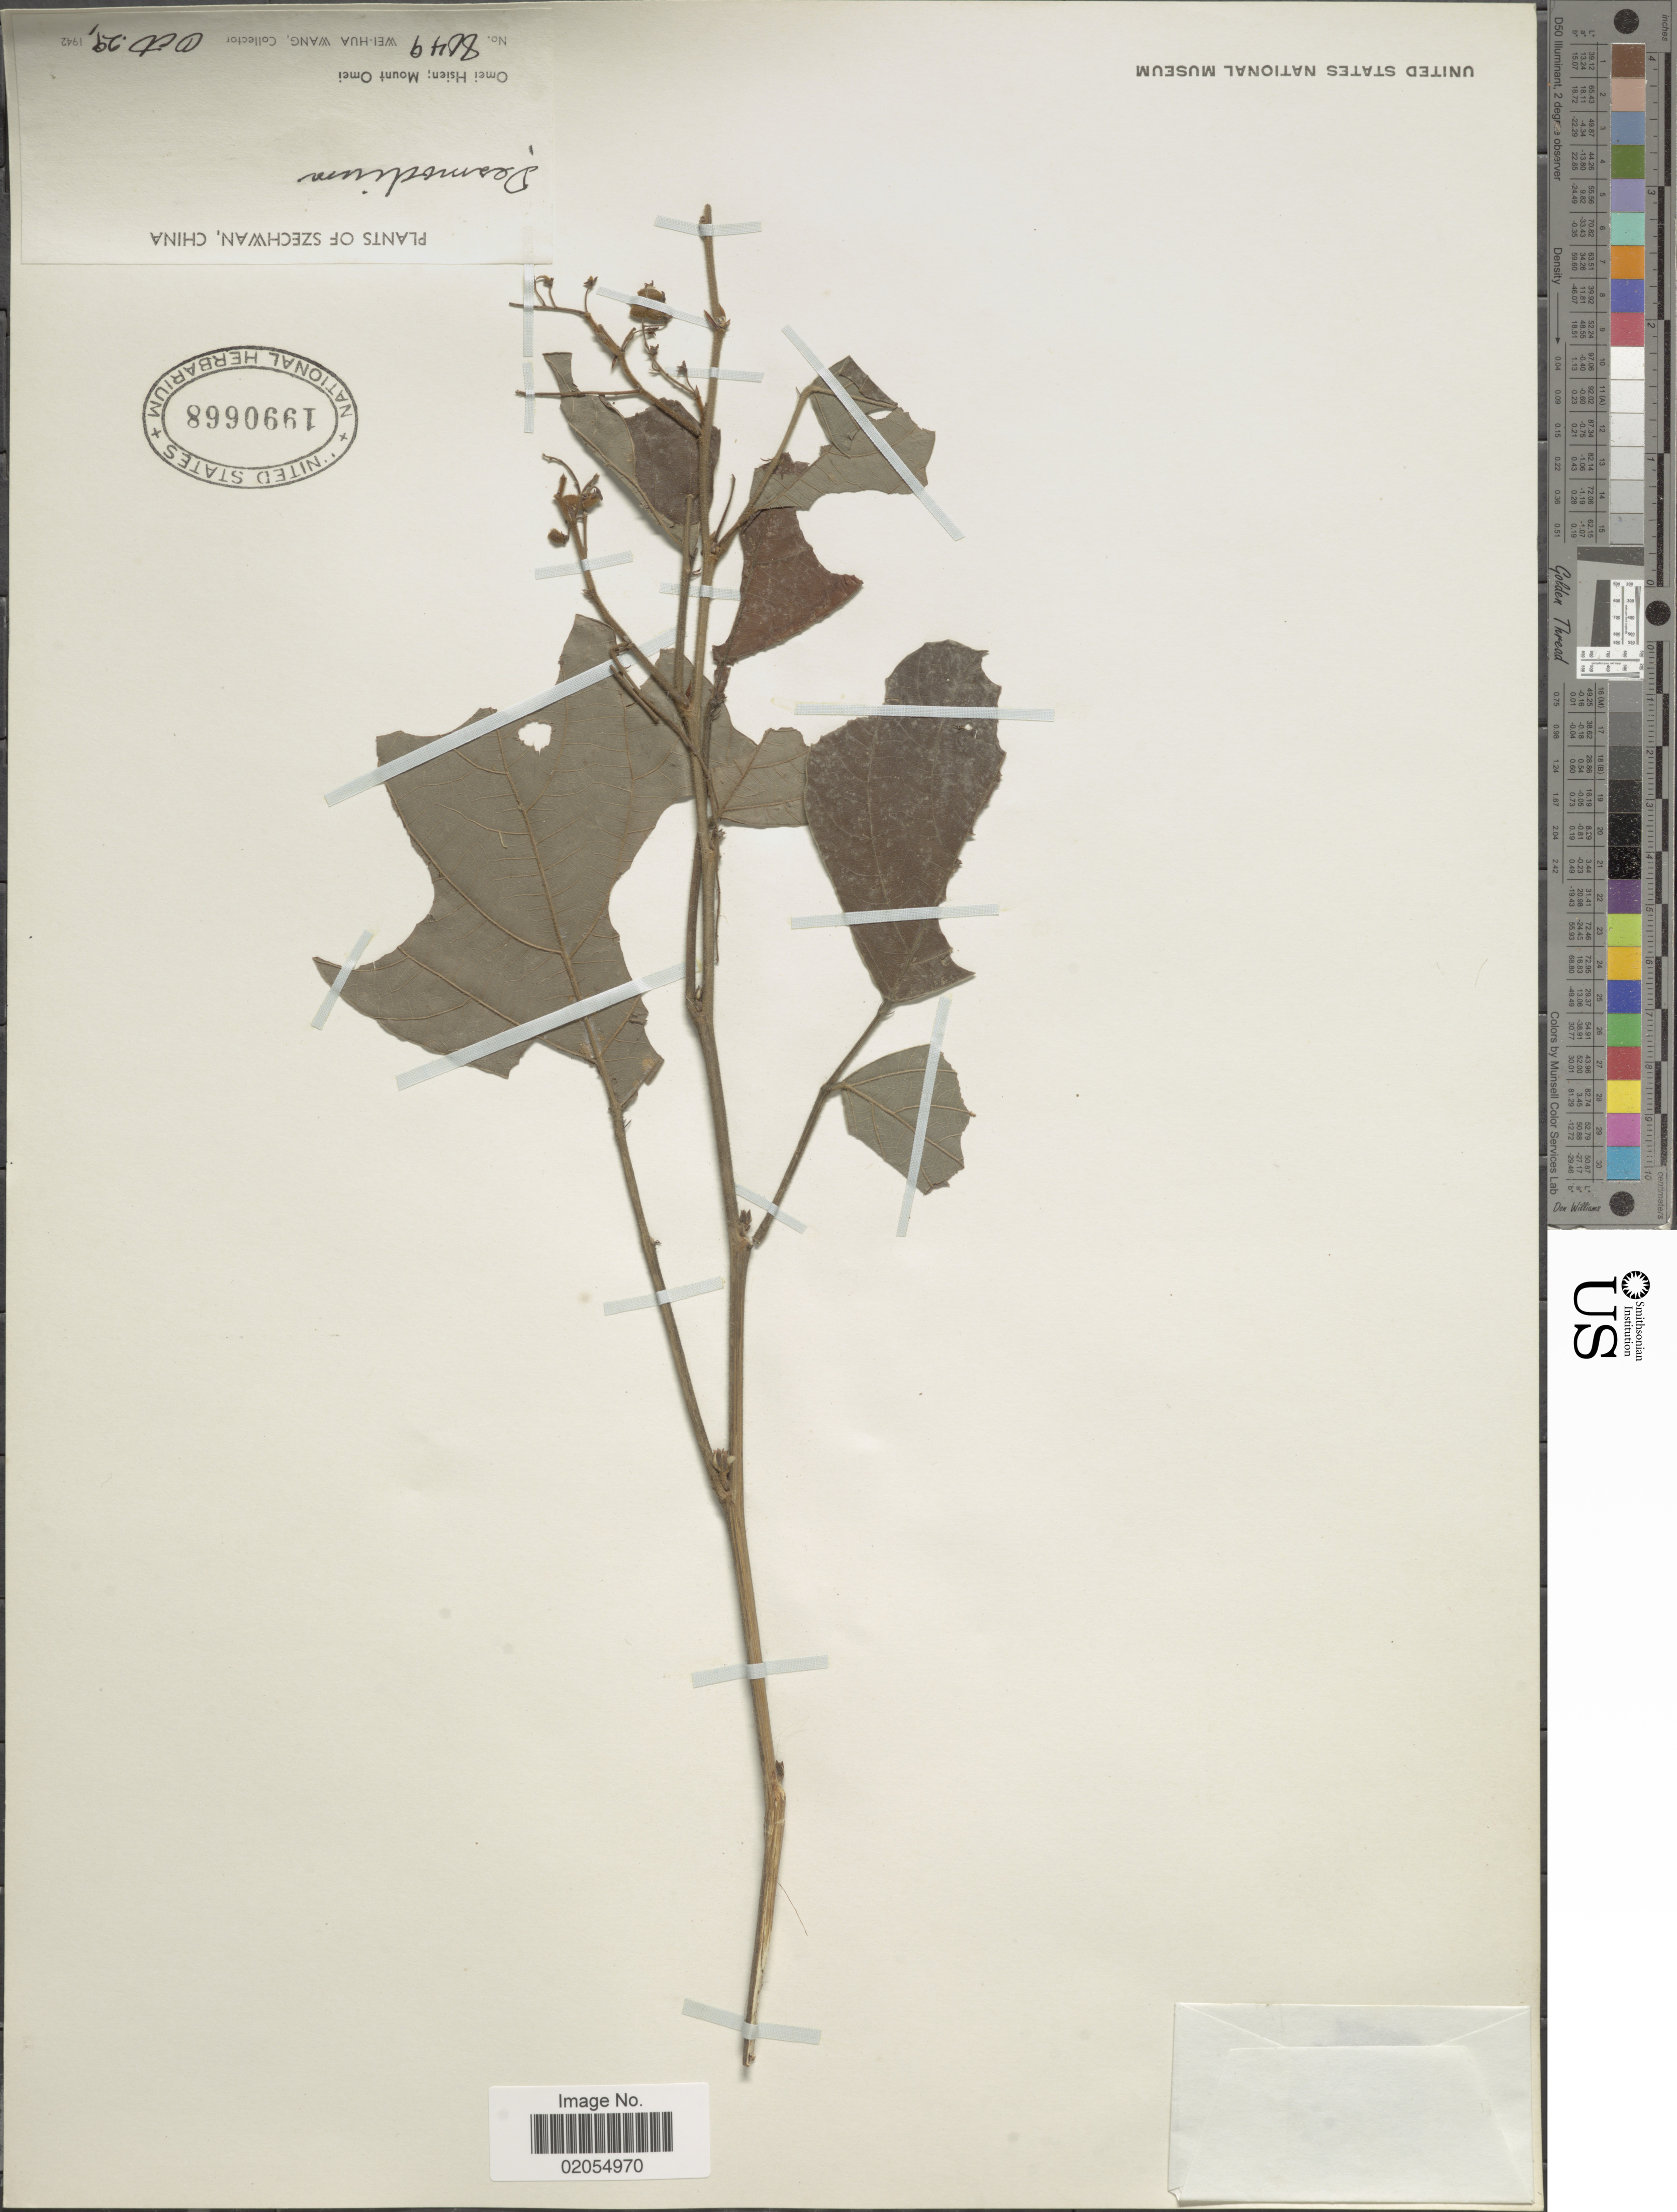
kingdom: Plantae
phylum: Tracheophyta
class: Magnoliopsida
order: Fabales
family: Fabaceae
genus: Desmodium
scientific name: Desmodium sp.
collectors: W. Wang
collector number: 8049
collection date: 1942-10-29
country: China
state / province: Sichuan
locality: Szechwan, Omei Hsien; Mount Omei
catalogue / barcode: US 1990668